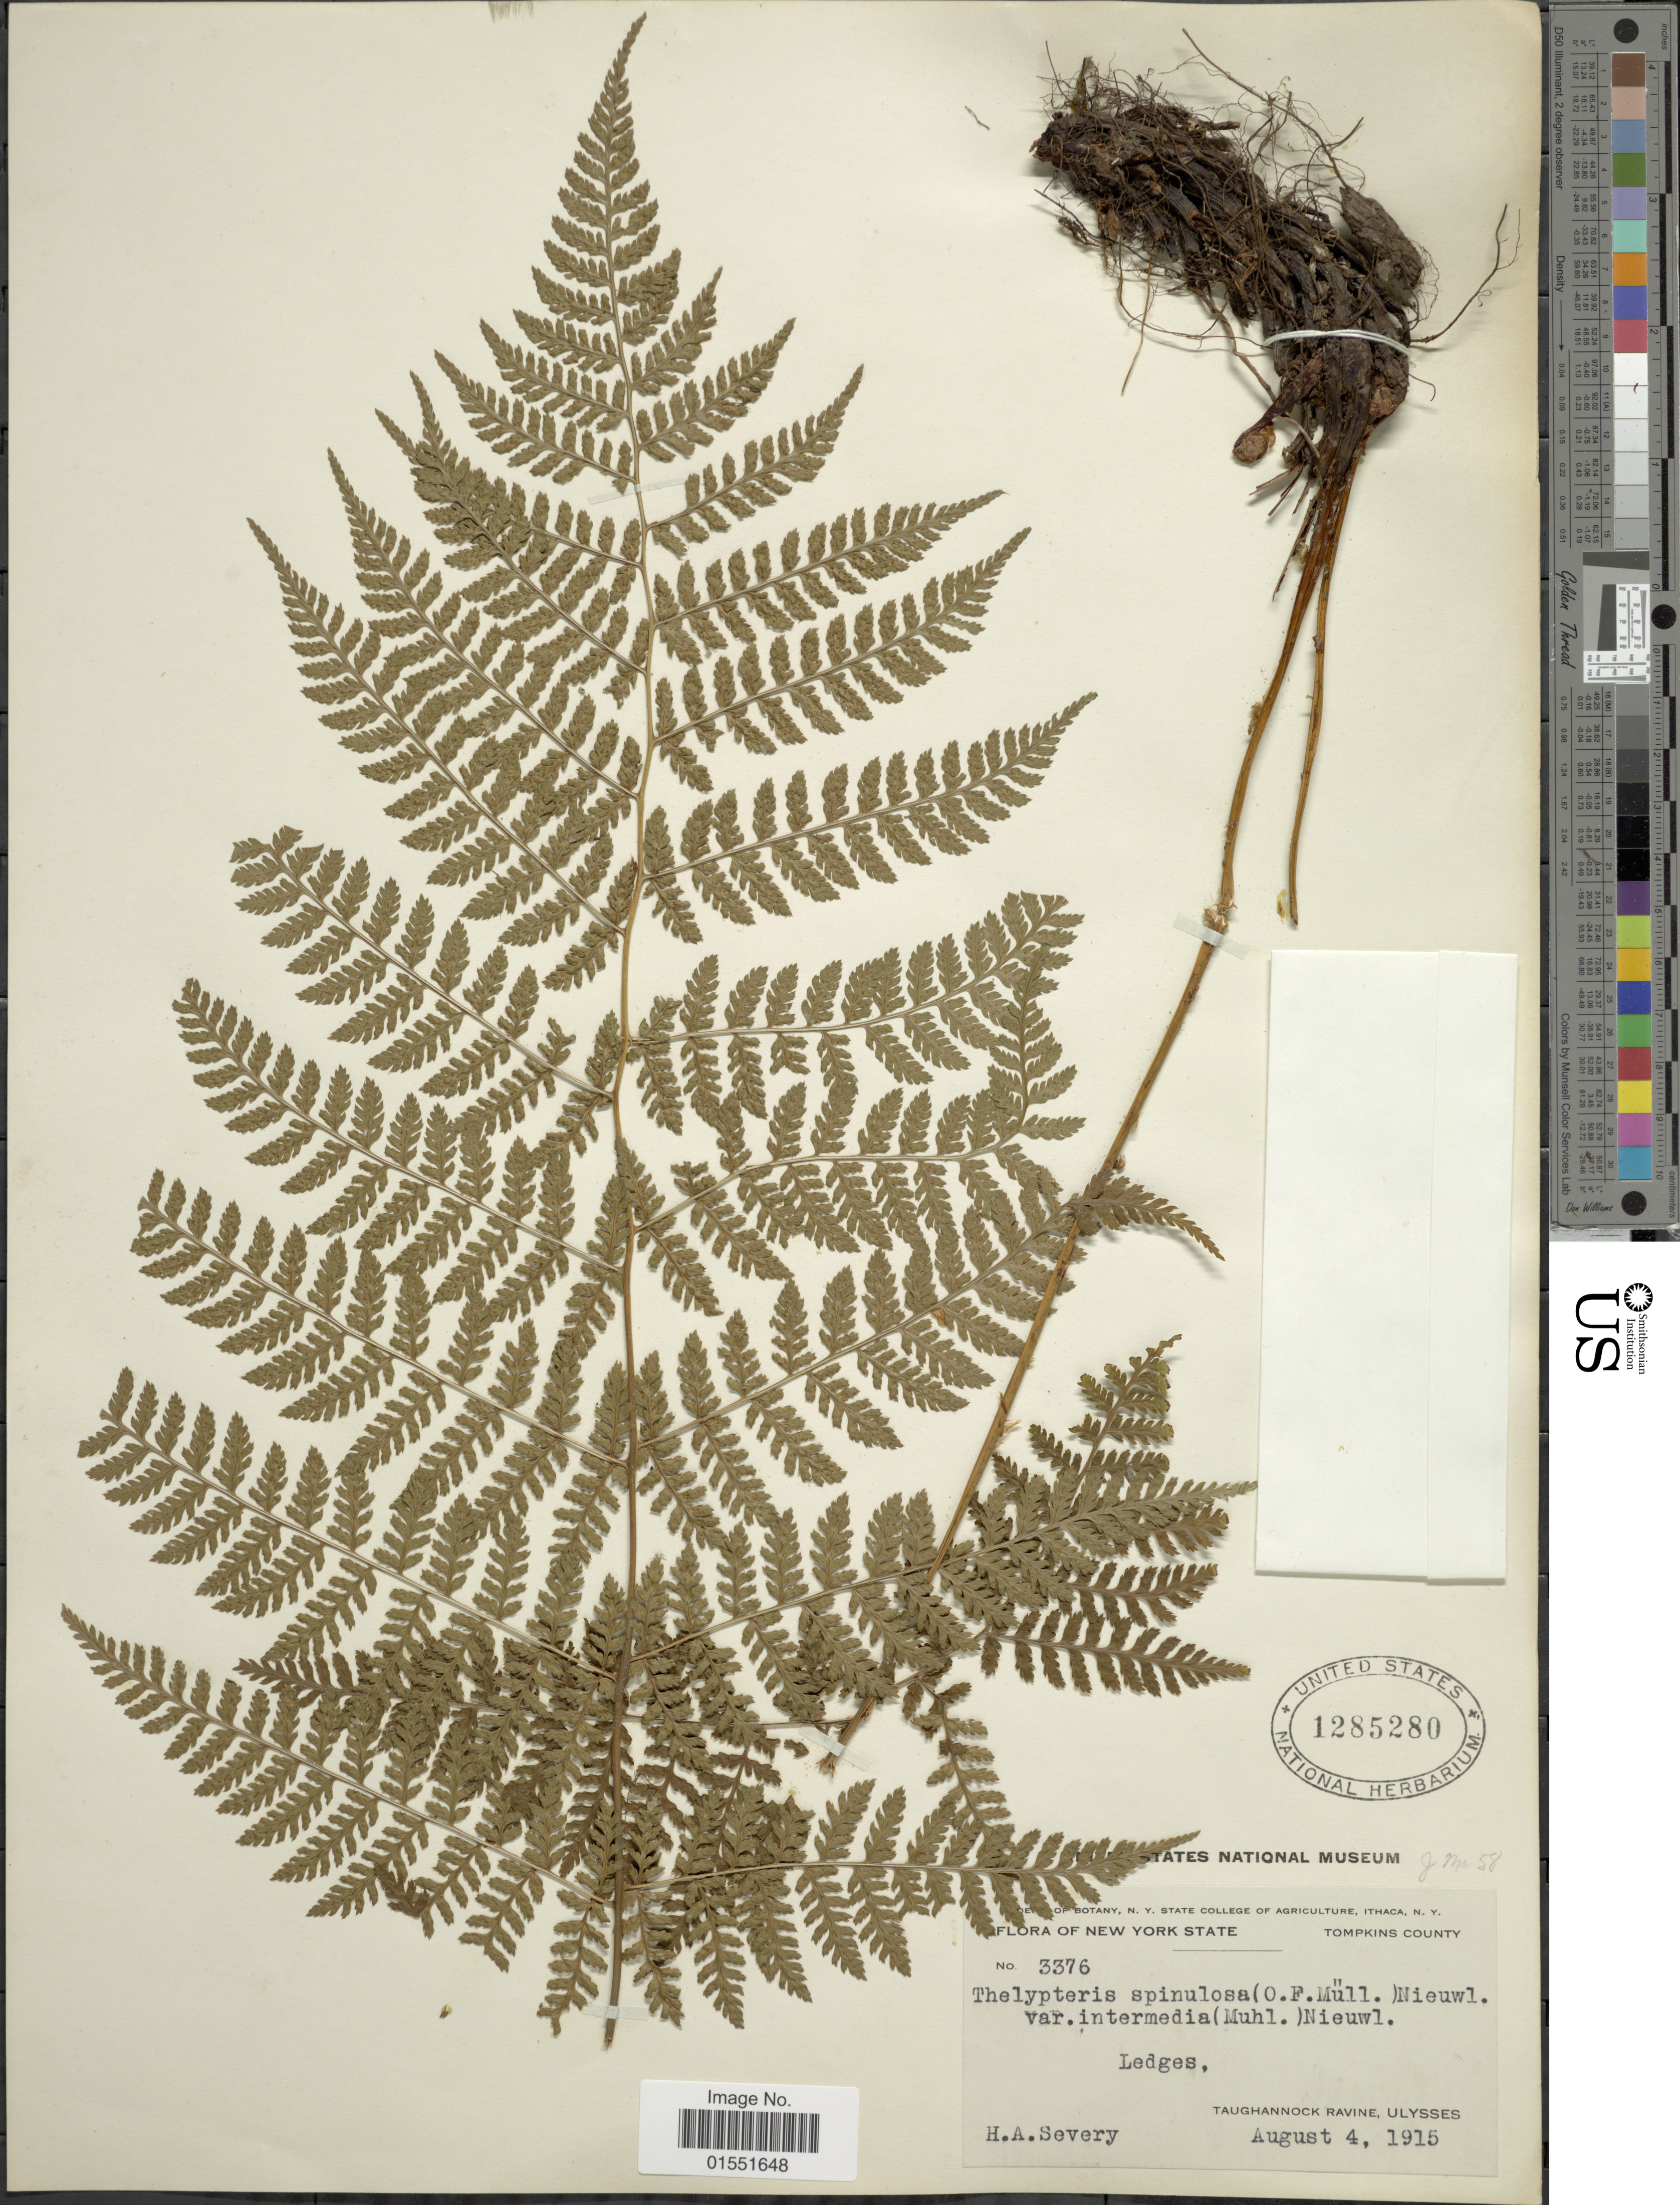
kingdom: Plantae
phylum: Tracheophyta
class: Polypodiopsida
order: Polypodiales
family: Dryopteridaceae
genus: Dryopteris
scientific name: Dryopteris intermedia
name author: (Muhl.) A. Gray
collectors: Severy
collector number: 3376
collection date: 1915-08-04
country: United States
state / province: New York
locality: New York State. Tompkins County. Taughannock Ravine, Ulysses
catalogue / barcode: US 1285280